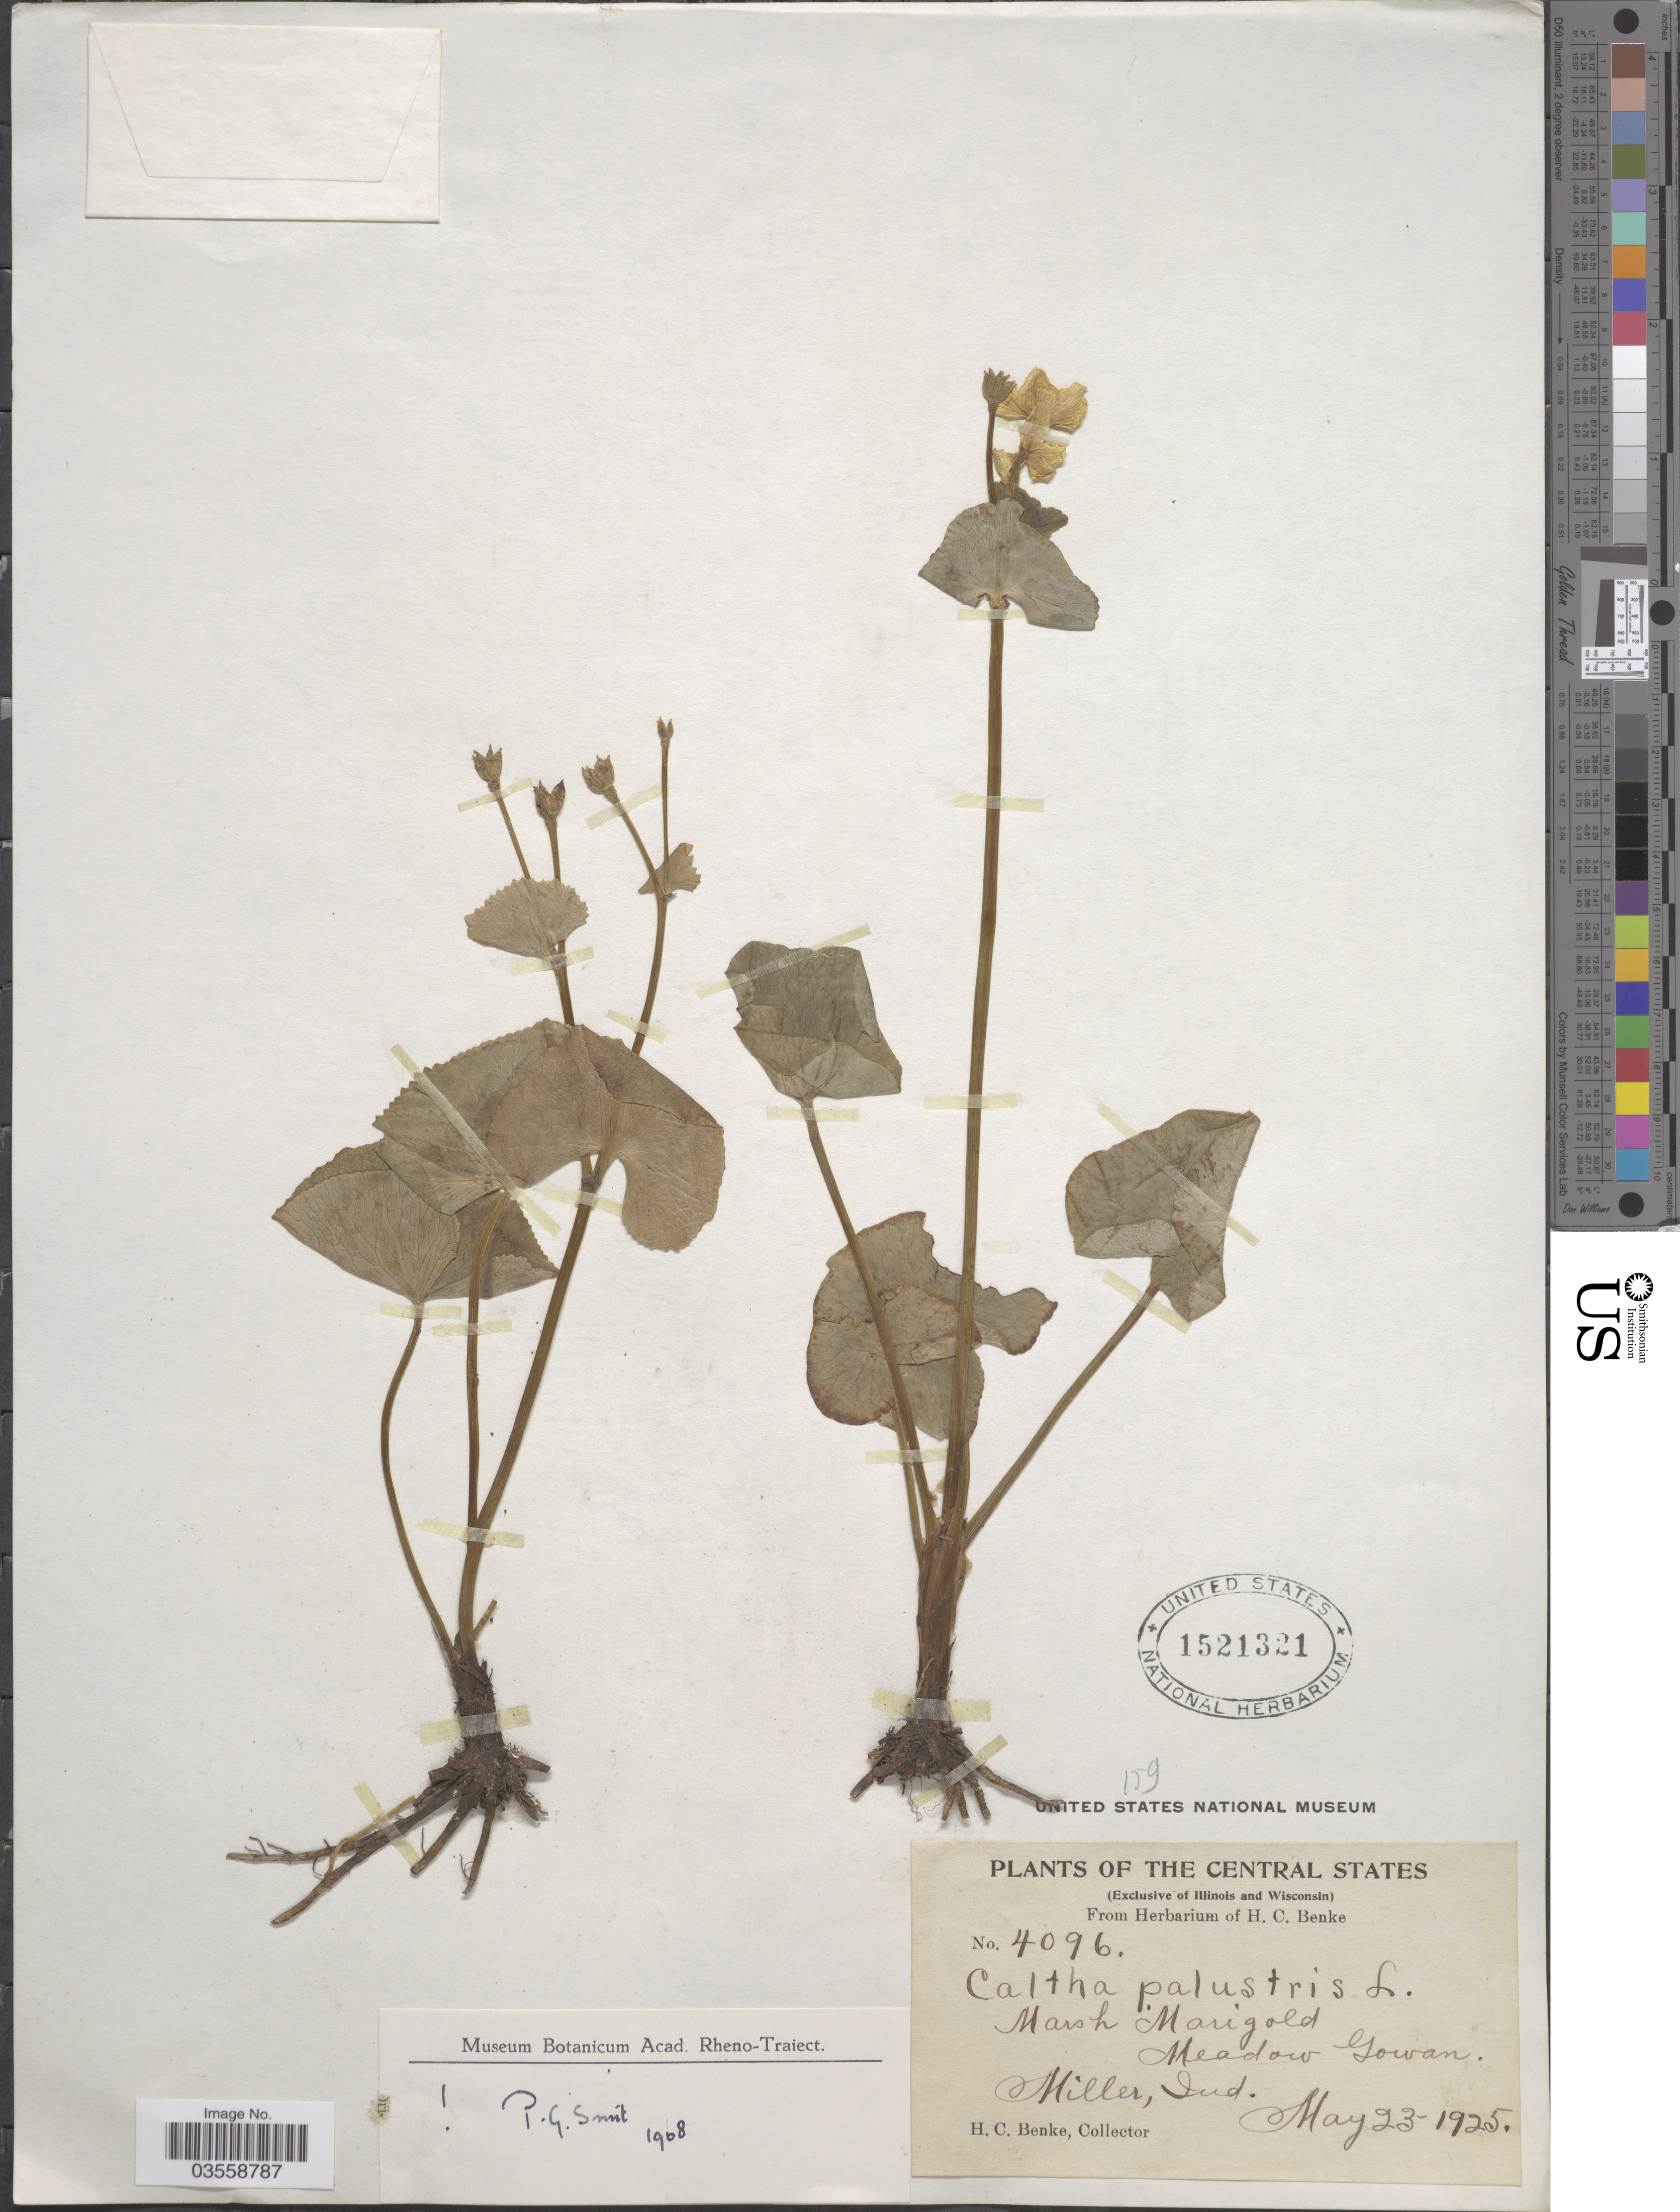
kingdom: Plantae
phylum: Tracheophyta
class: Magnoliopsida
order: Ranunculales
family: Ranunculaceae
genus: Caltha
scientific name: Caltha palustris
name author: L.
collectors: H. Benke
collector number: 4096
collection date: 1925-05-23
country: United States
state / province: Indiana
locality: The Central States. Meadow Gowan. Miller.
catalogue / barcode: US 1521321